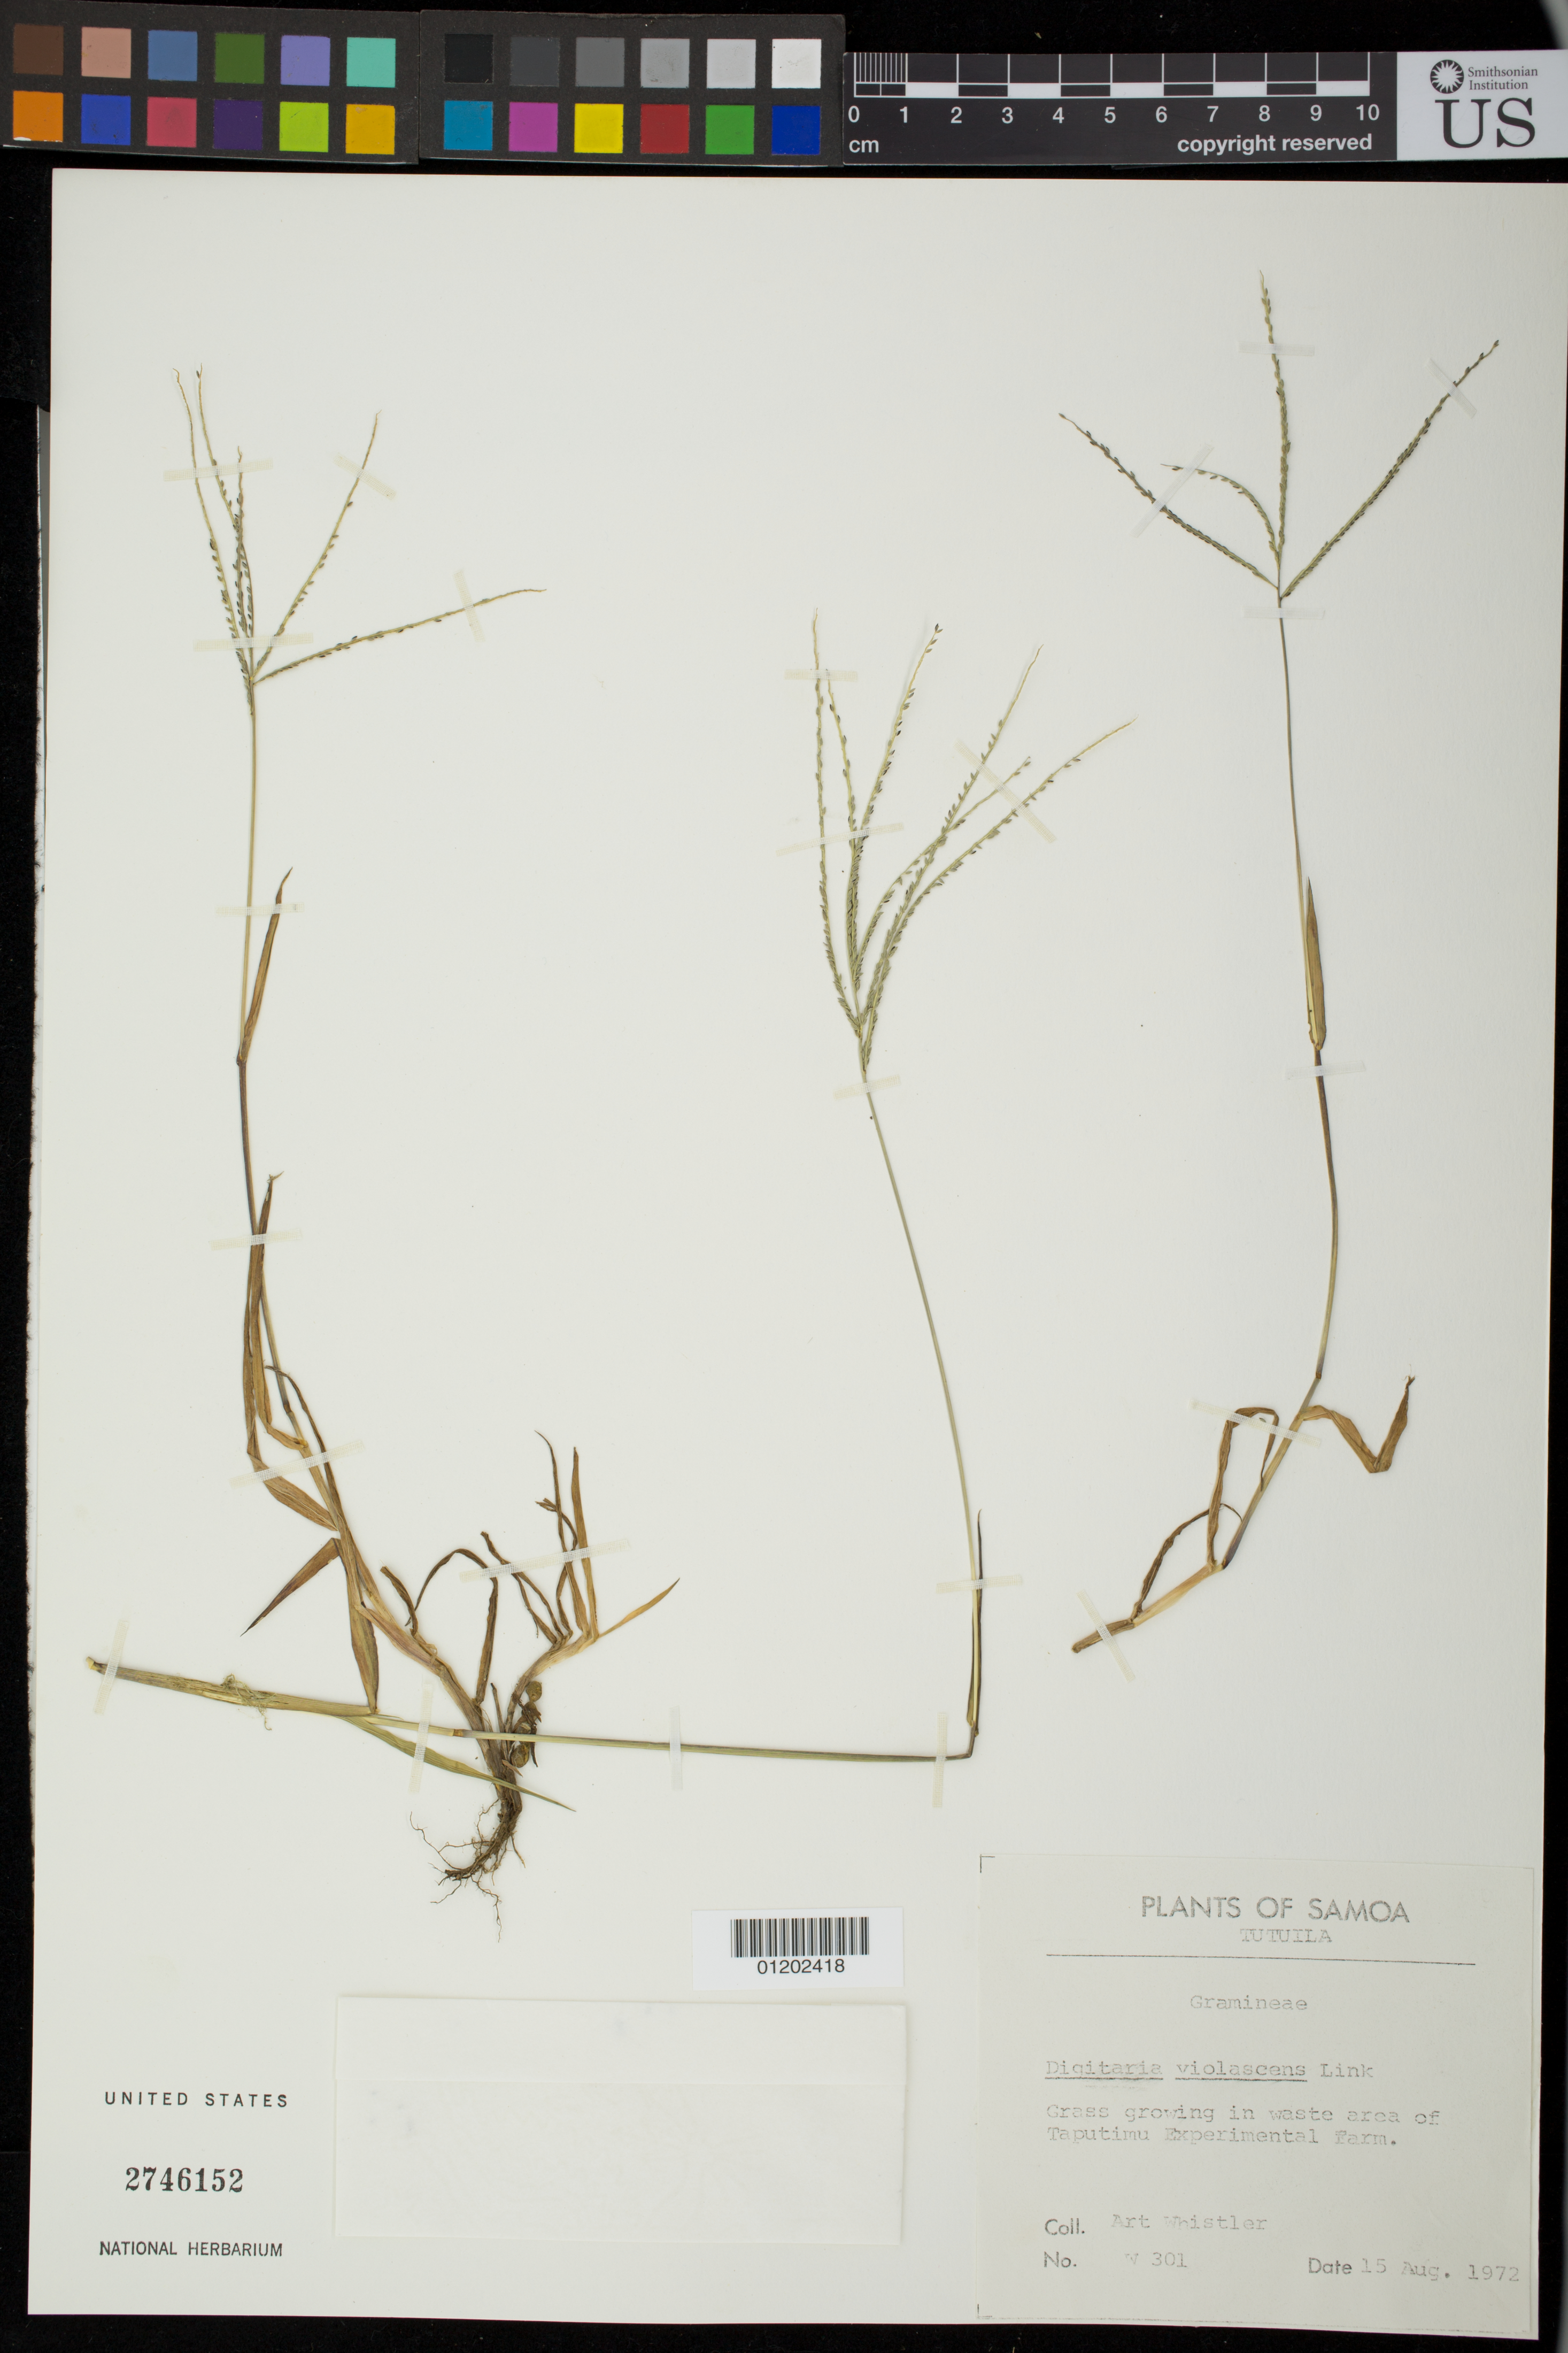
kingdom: Plantae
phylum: Tracheophyta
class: Liliopsida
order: Poales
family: Poaceae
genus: Digitaria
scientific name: Digitaria violascens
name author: Link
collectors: A. Whistler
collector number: W301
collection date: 1972-08-15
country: American Samoa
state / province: Western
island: Tutuila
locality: Taputimu Experimental farm.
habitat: Waste area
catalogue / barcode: US 2746152